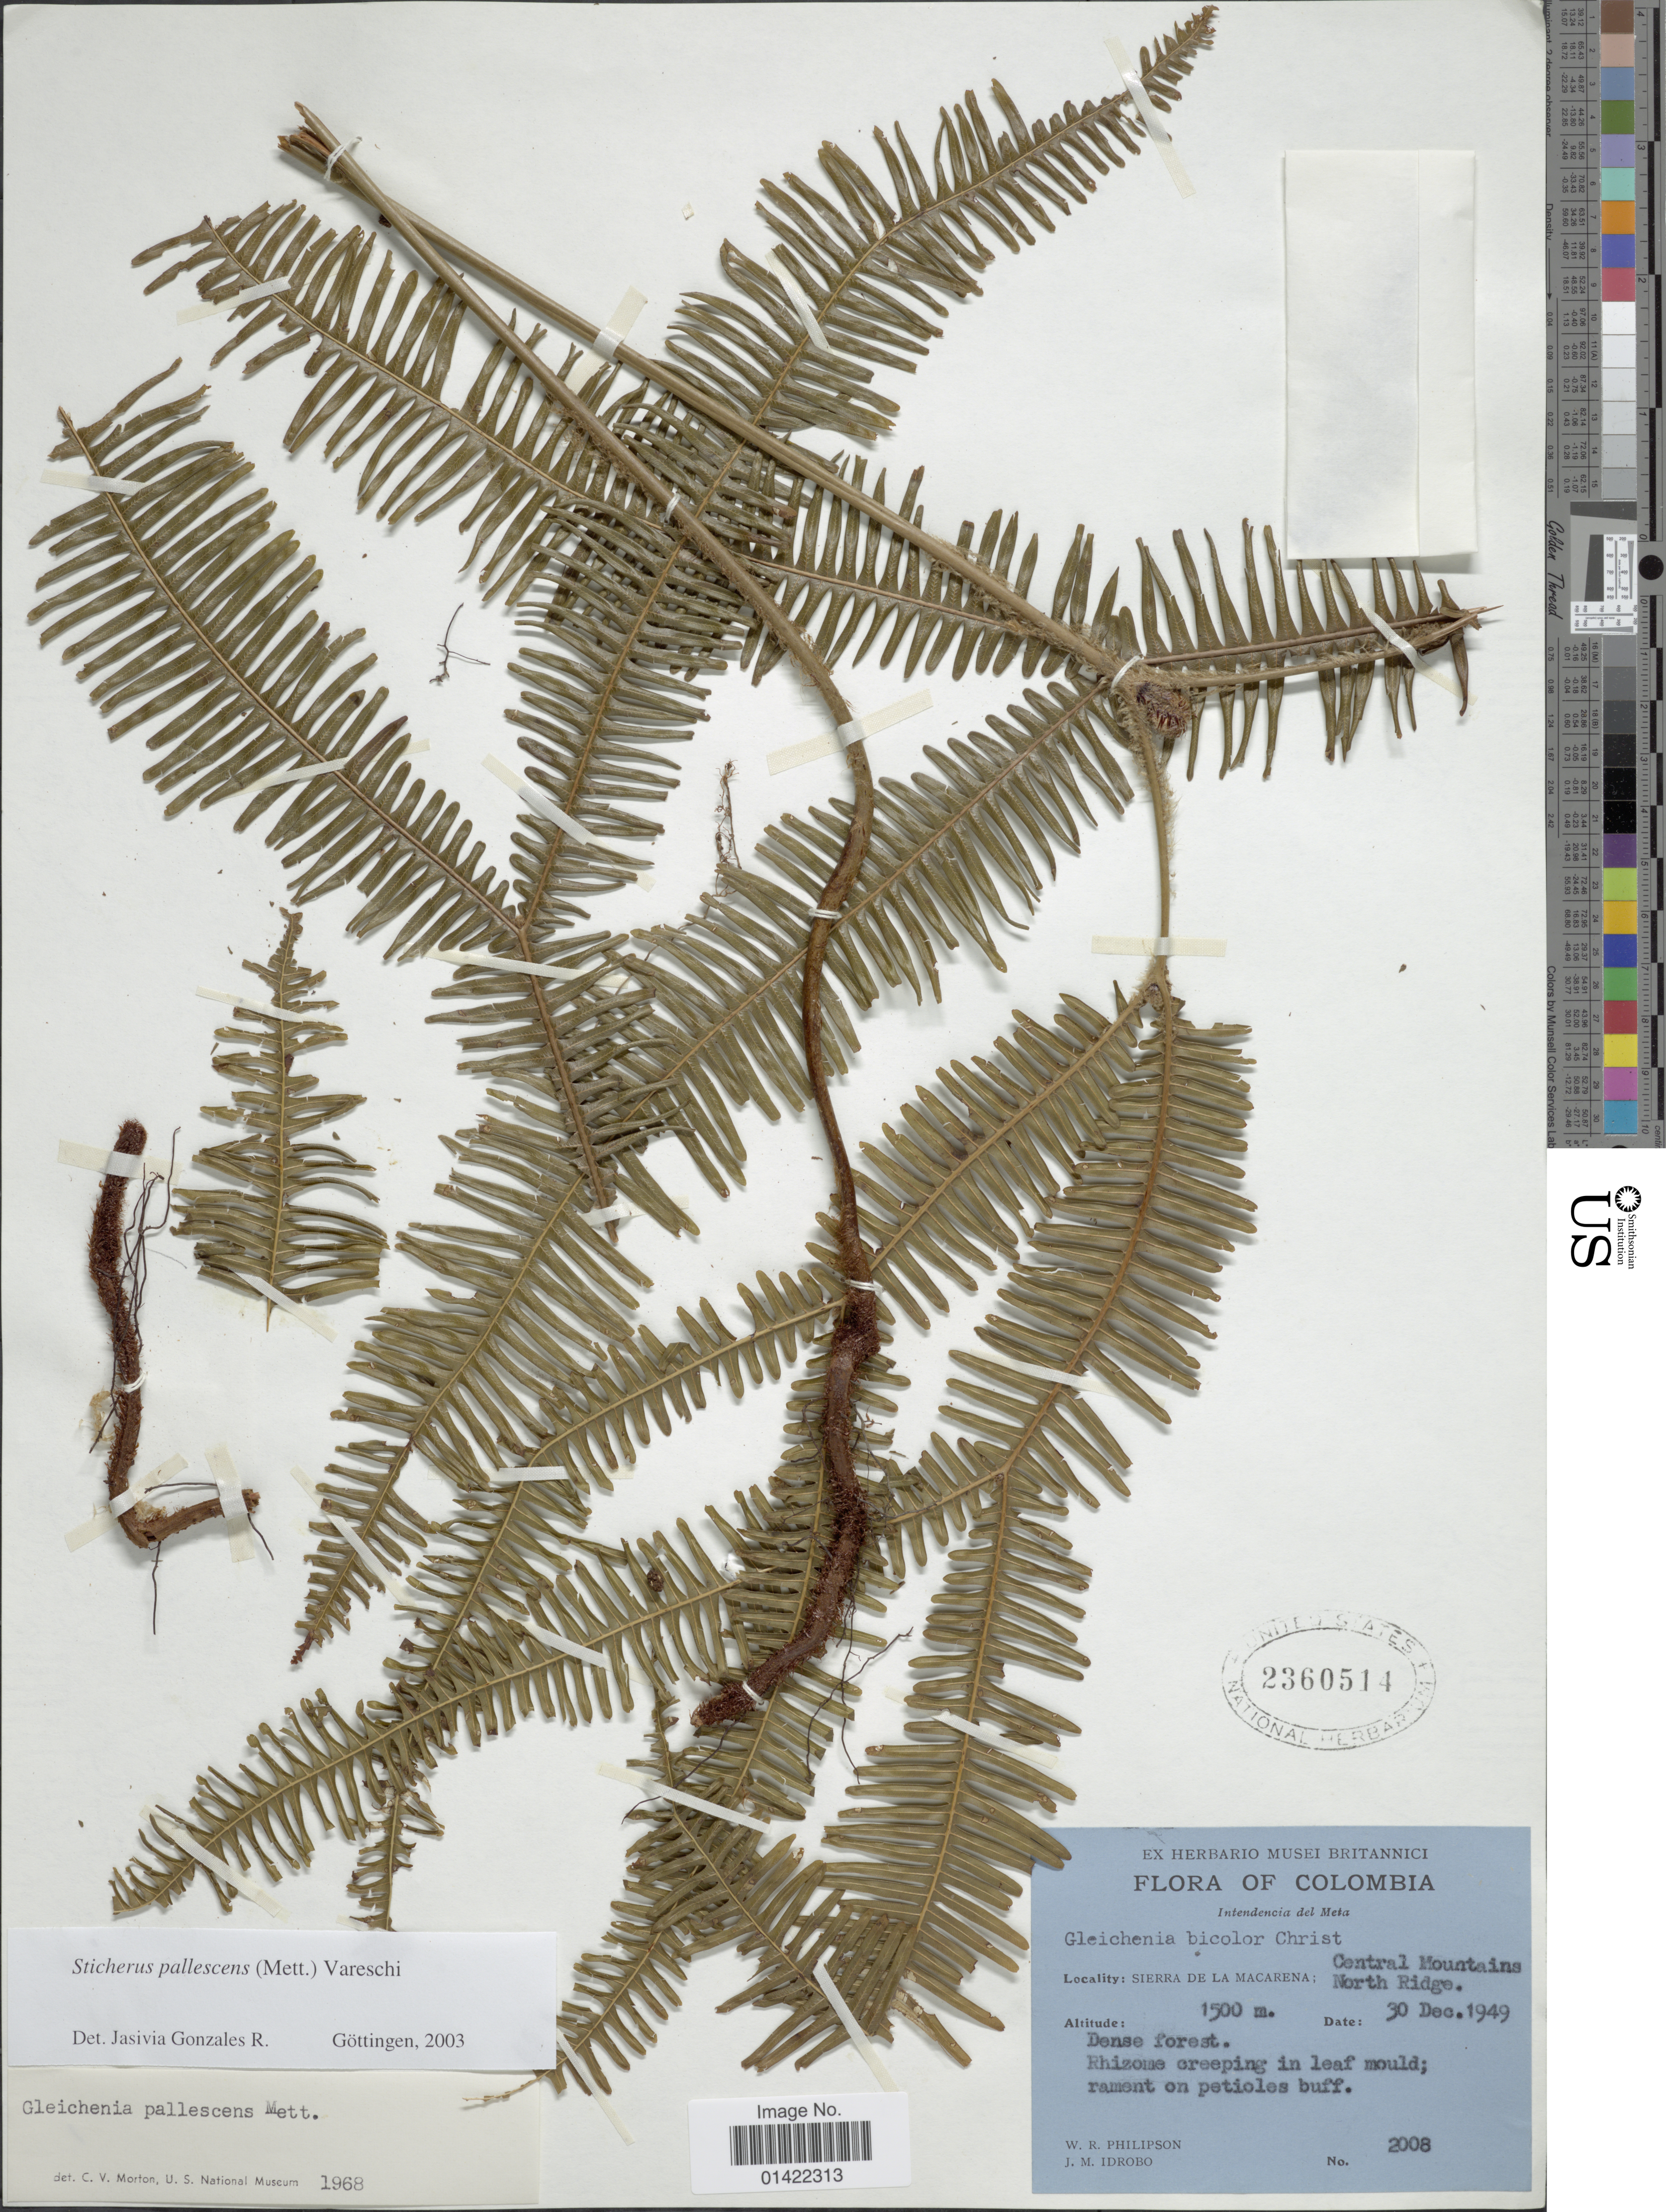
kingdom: Plantae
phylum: Tracheophyta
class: Polypodiopsida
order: Gleicheniales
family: Gleicheniaceae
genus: Sticherus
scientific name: Sticherus pallescens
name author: (Mett.) Vareschi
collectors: W. R. Philipson & J. M. Idrobo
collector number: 2008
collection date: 1949-12-30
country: Colombia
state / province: Meta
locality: Sierra de la Macarena; Central Mountains North Ridge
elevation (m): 1500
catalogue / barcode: US 2360514